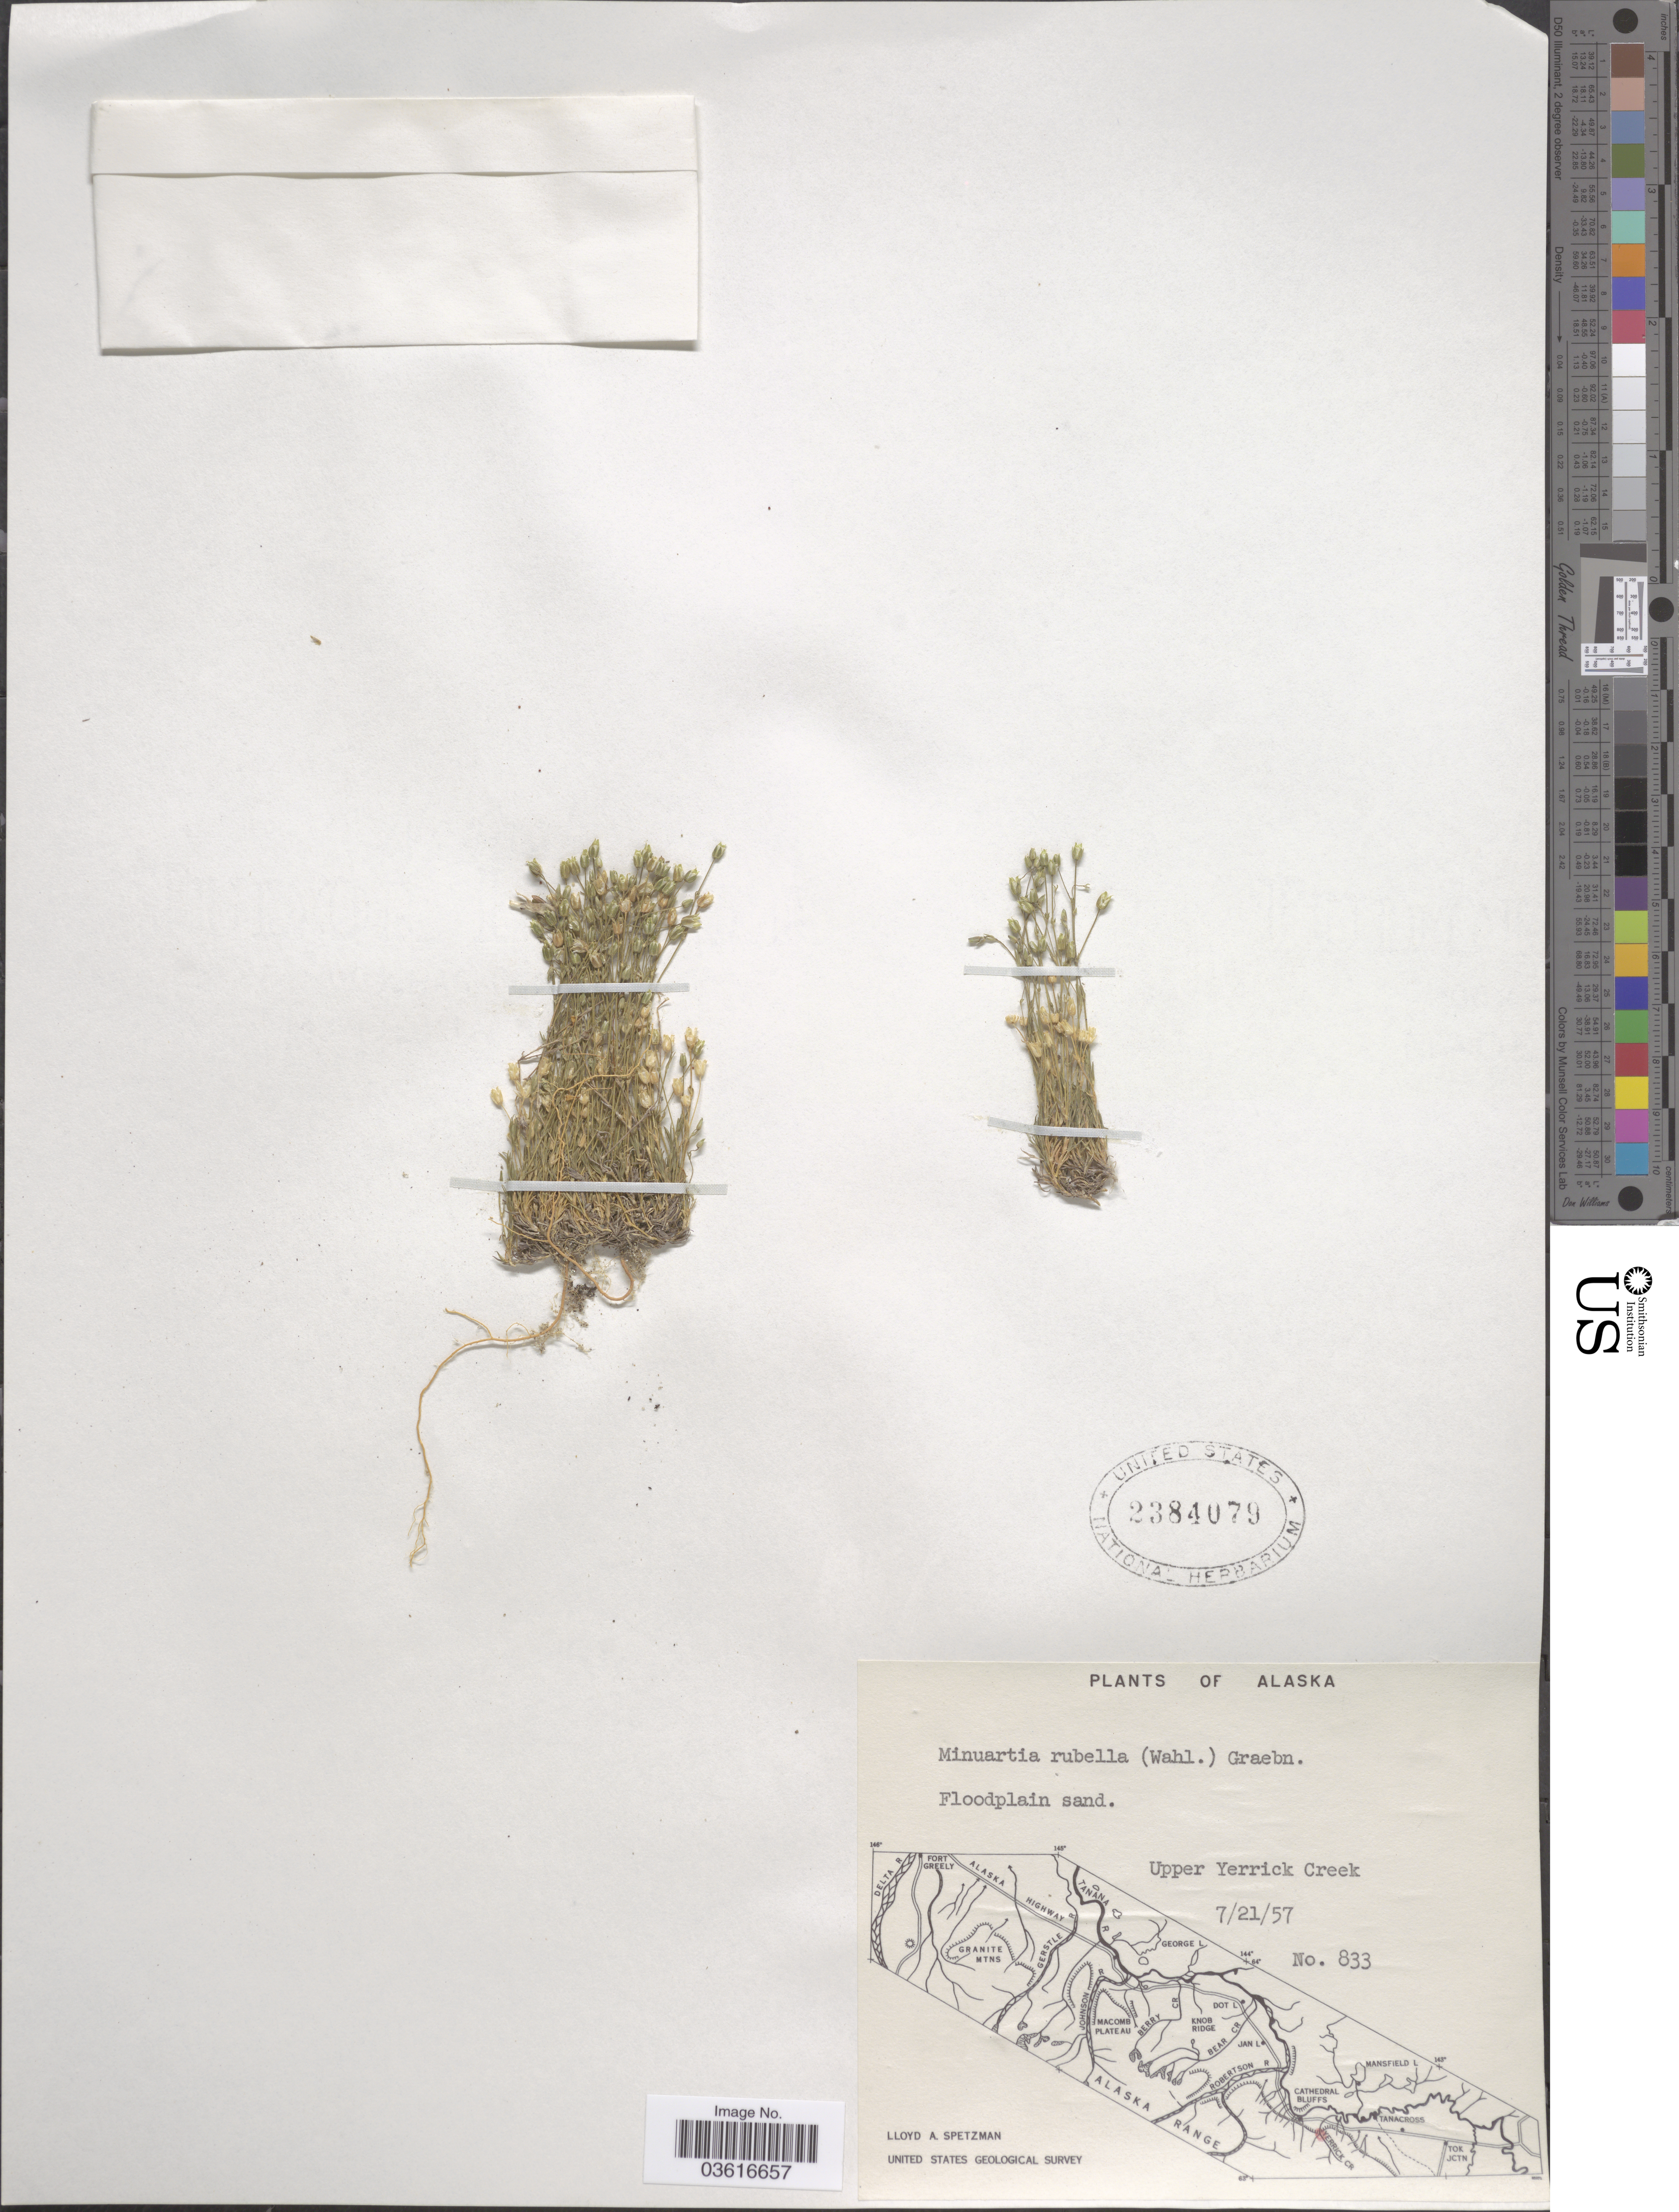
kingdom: Plantae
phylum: Tracheophyta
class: Magnoliopsida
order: Caryophyllales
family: Caryophyllaceae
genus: Minuartia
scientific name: Minuartia rubella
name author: (Wahlenb.) Hiern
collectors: L. Spetzman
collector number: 833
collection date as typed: Transcribed d/m/y: 21/7/57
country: United States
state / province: Alaska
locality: Upper Yerrick Creek.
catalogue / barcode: US 2384079